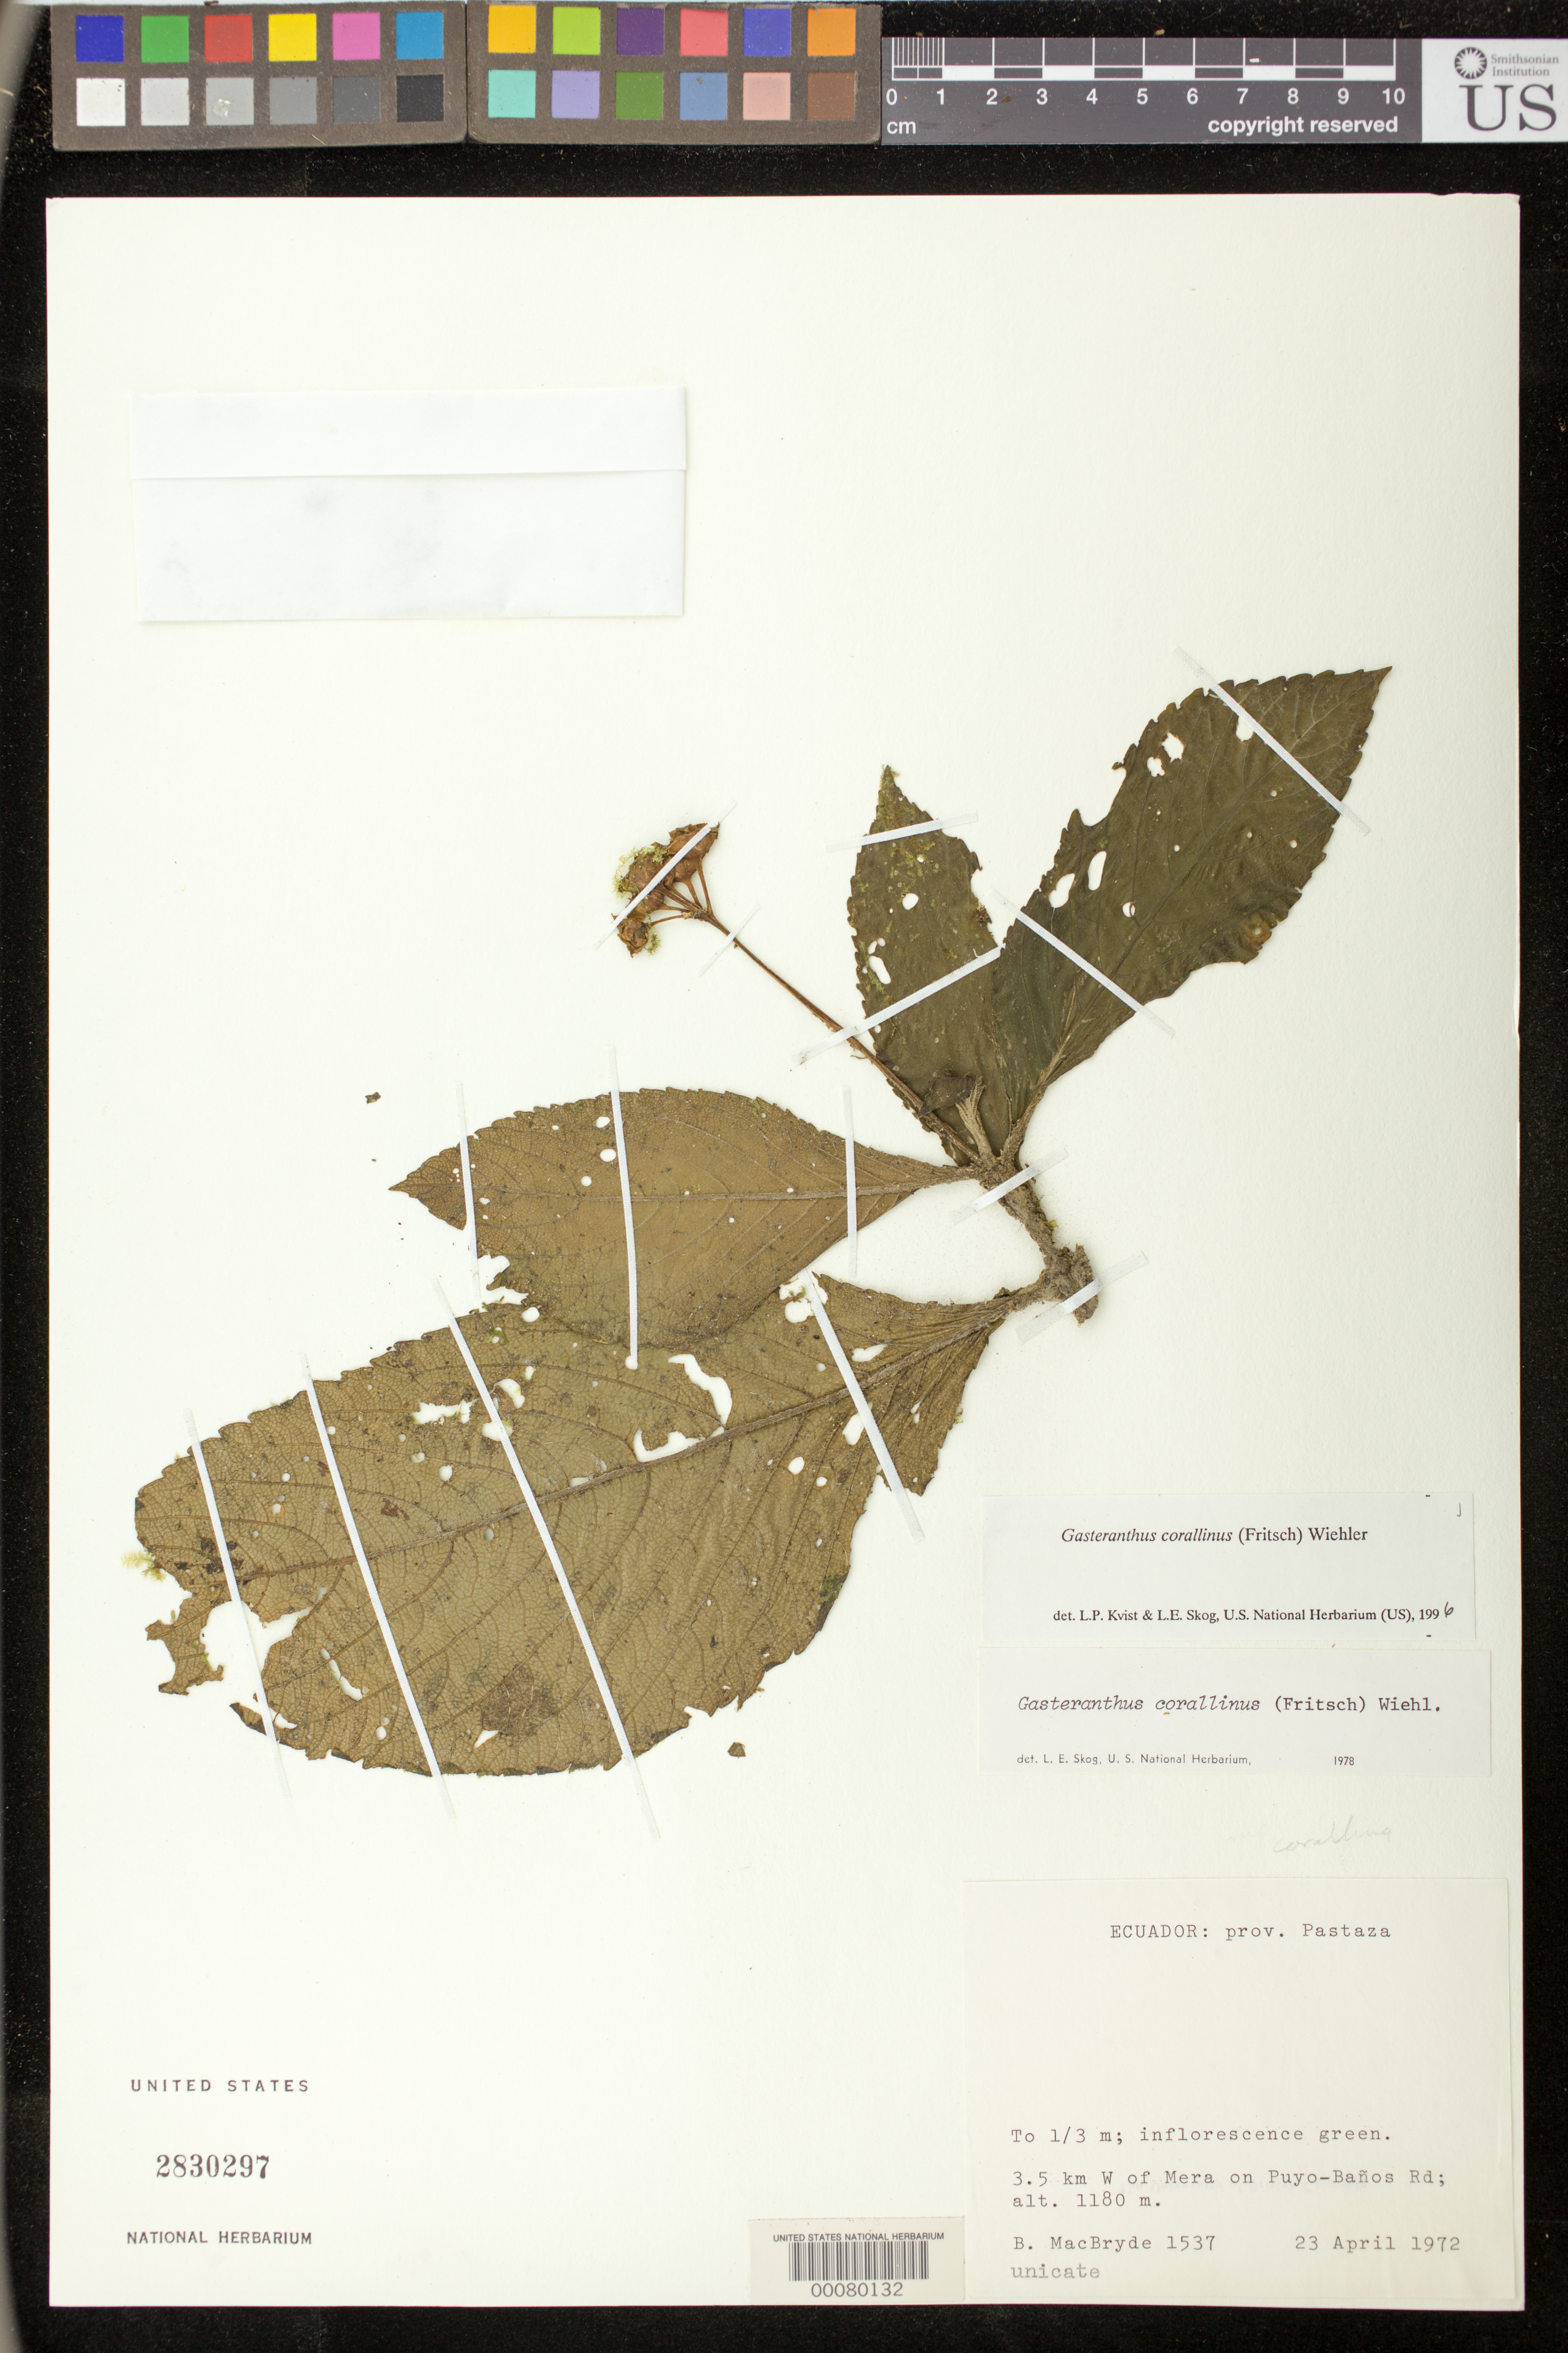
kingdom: Plantae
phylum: Tracheophyta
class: Magnoliopsida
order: Lamiales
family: Gesneriaceae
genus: Gasteranthus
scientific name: Gasteranthus corallinus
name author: (Fritsch) Wiehler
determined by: Skog, Laurence E.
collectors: B. MacBryde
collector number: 1537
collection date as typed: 23 Apr 1972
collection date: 1972-04-23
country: Ecuador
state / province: Pastaza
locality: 3.5 km W of Mera on Puyo-Baños Rd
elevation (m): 1180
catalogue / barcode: US 2830297